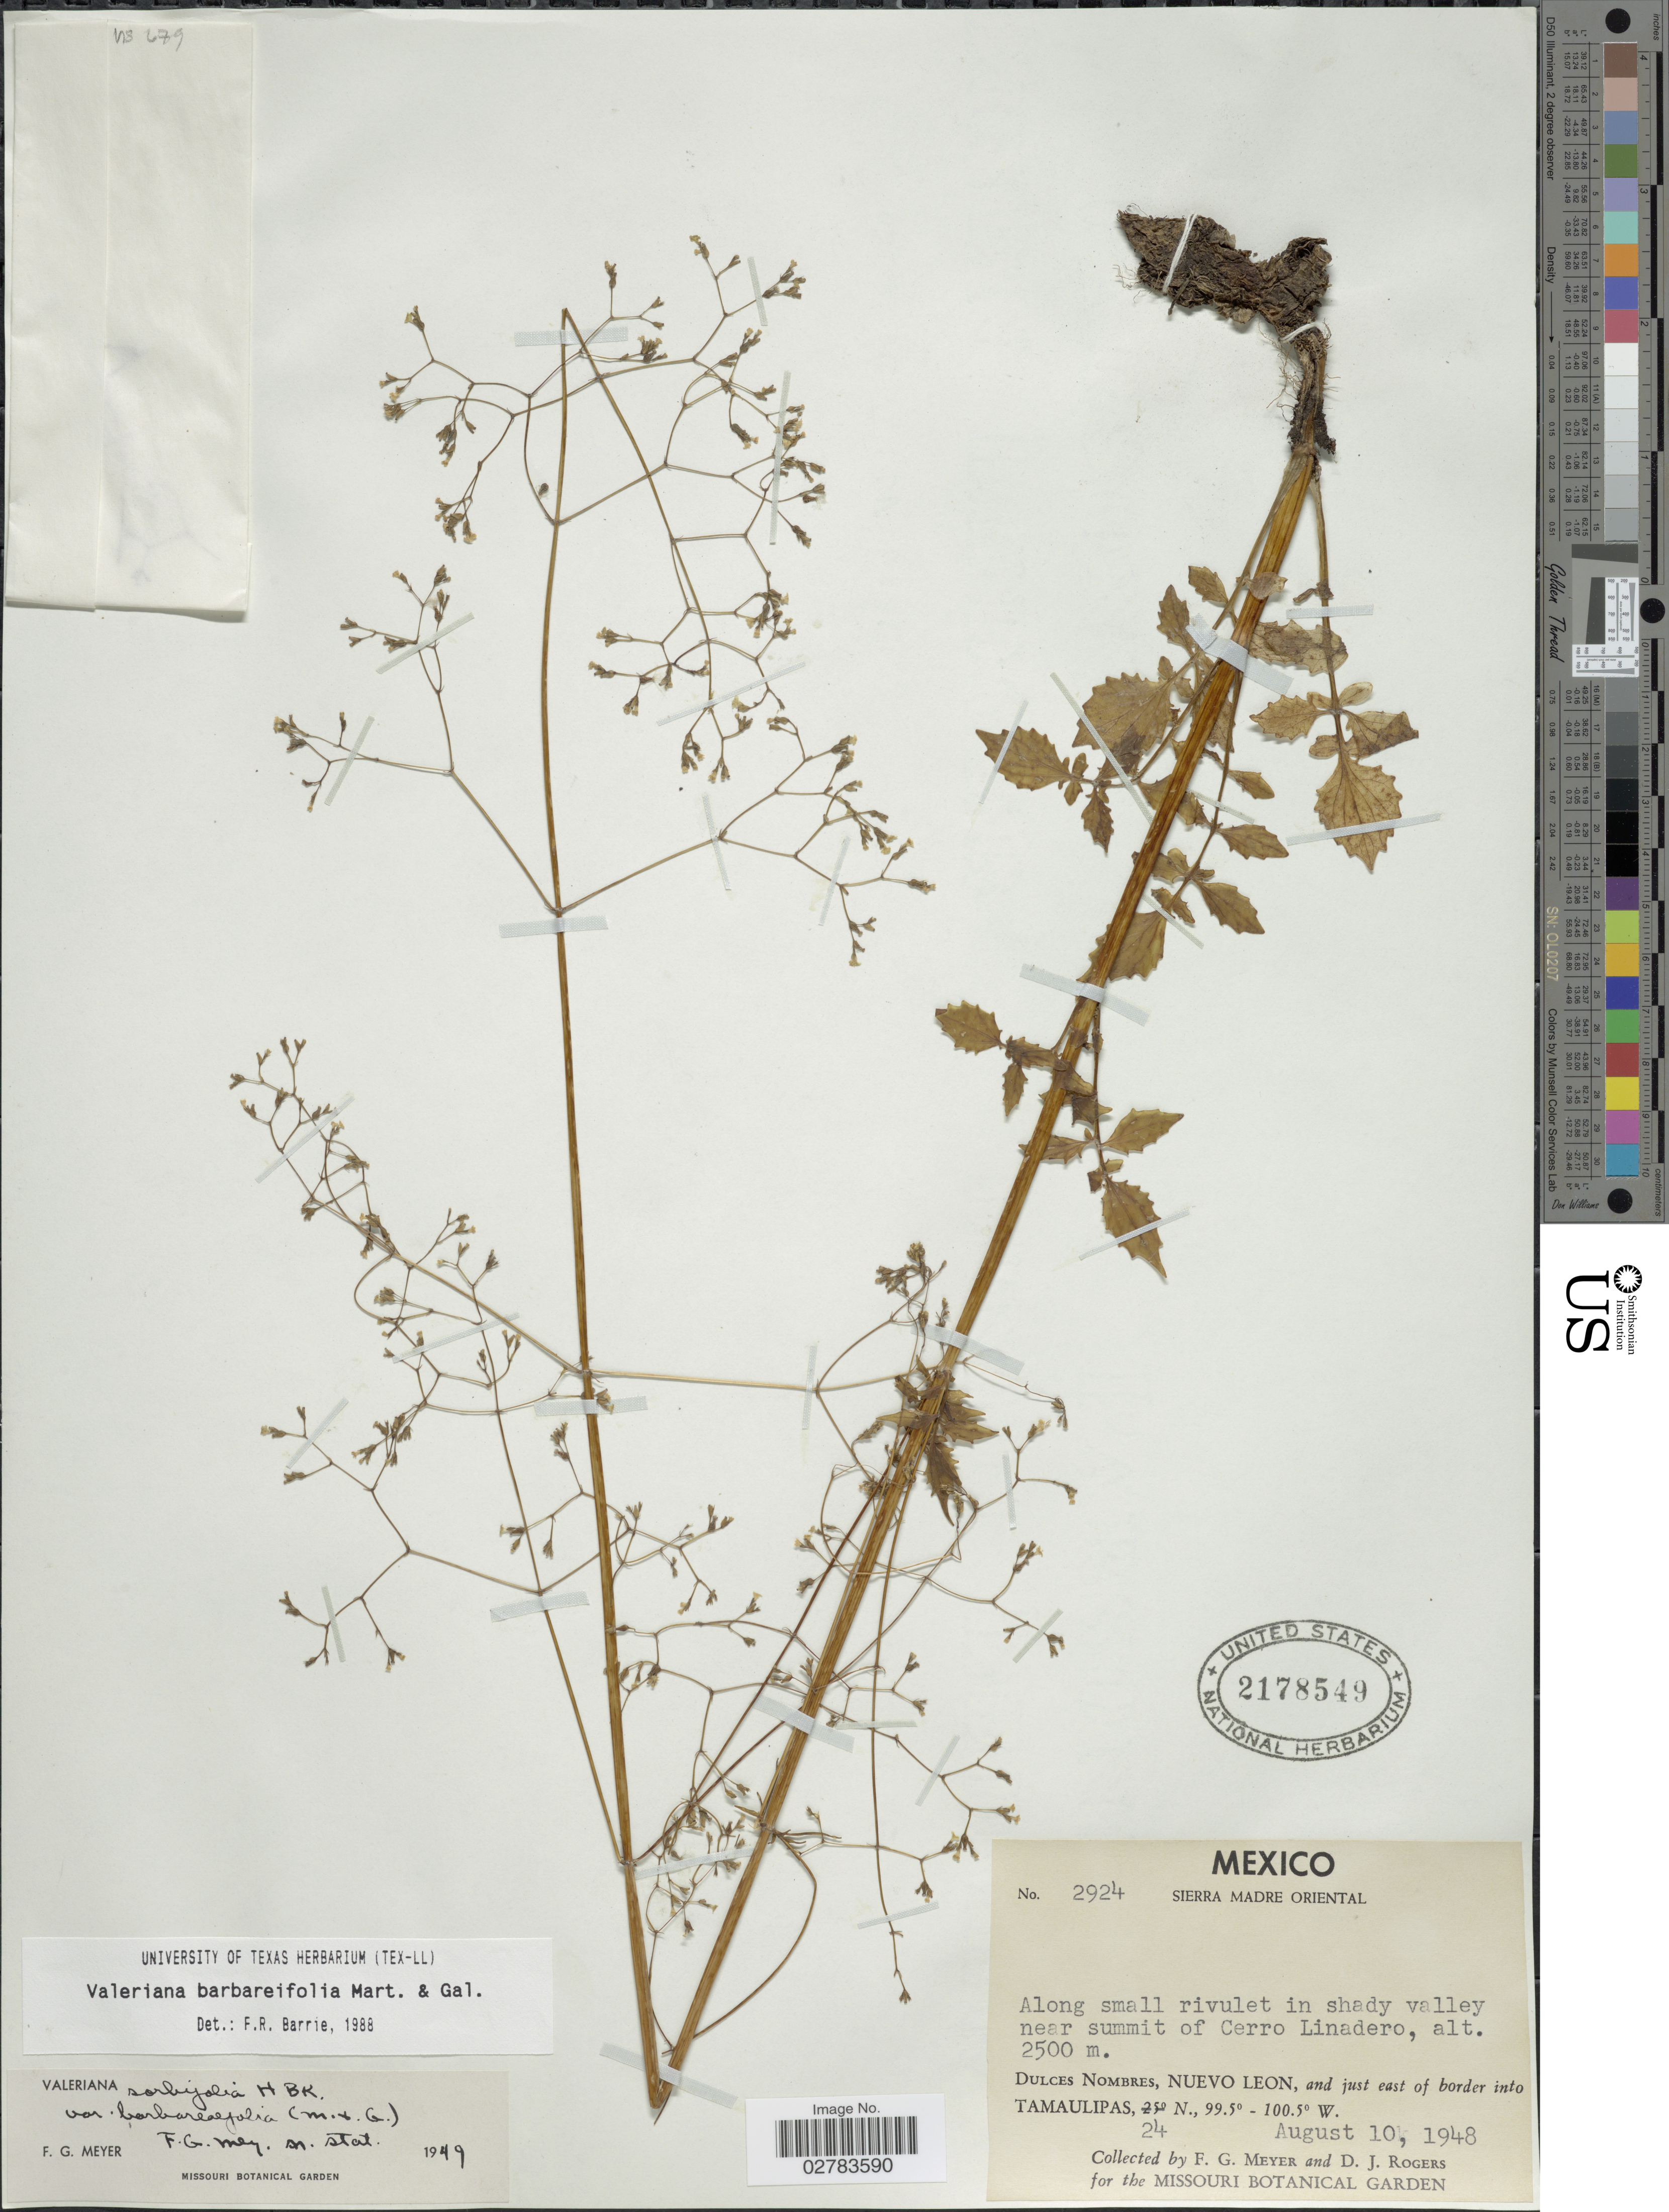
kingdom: Plantae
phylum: Tracheophyta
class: Magnoliopsida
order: Dipsacales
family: Caprifoliaceae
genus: Valeriana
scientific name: Valeriana barbareifolia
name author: M. Martens & Galeotti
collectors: F. G. Meyer & D. J. Rogers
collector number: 2924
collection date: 1948-08-10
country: Mexico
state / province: Nuevo León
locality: Sierra Madre Oriental, along small rivulet in shady valley near summit of Cerro Linadero, Dulces Nombres, Nuevo Leon, and just east of border into Tamaulipas.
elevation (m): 2500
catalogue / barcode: US 2178549